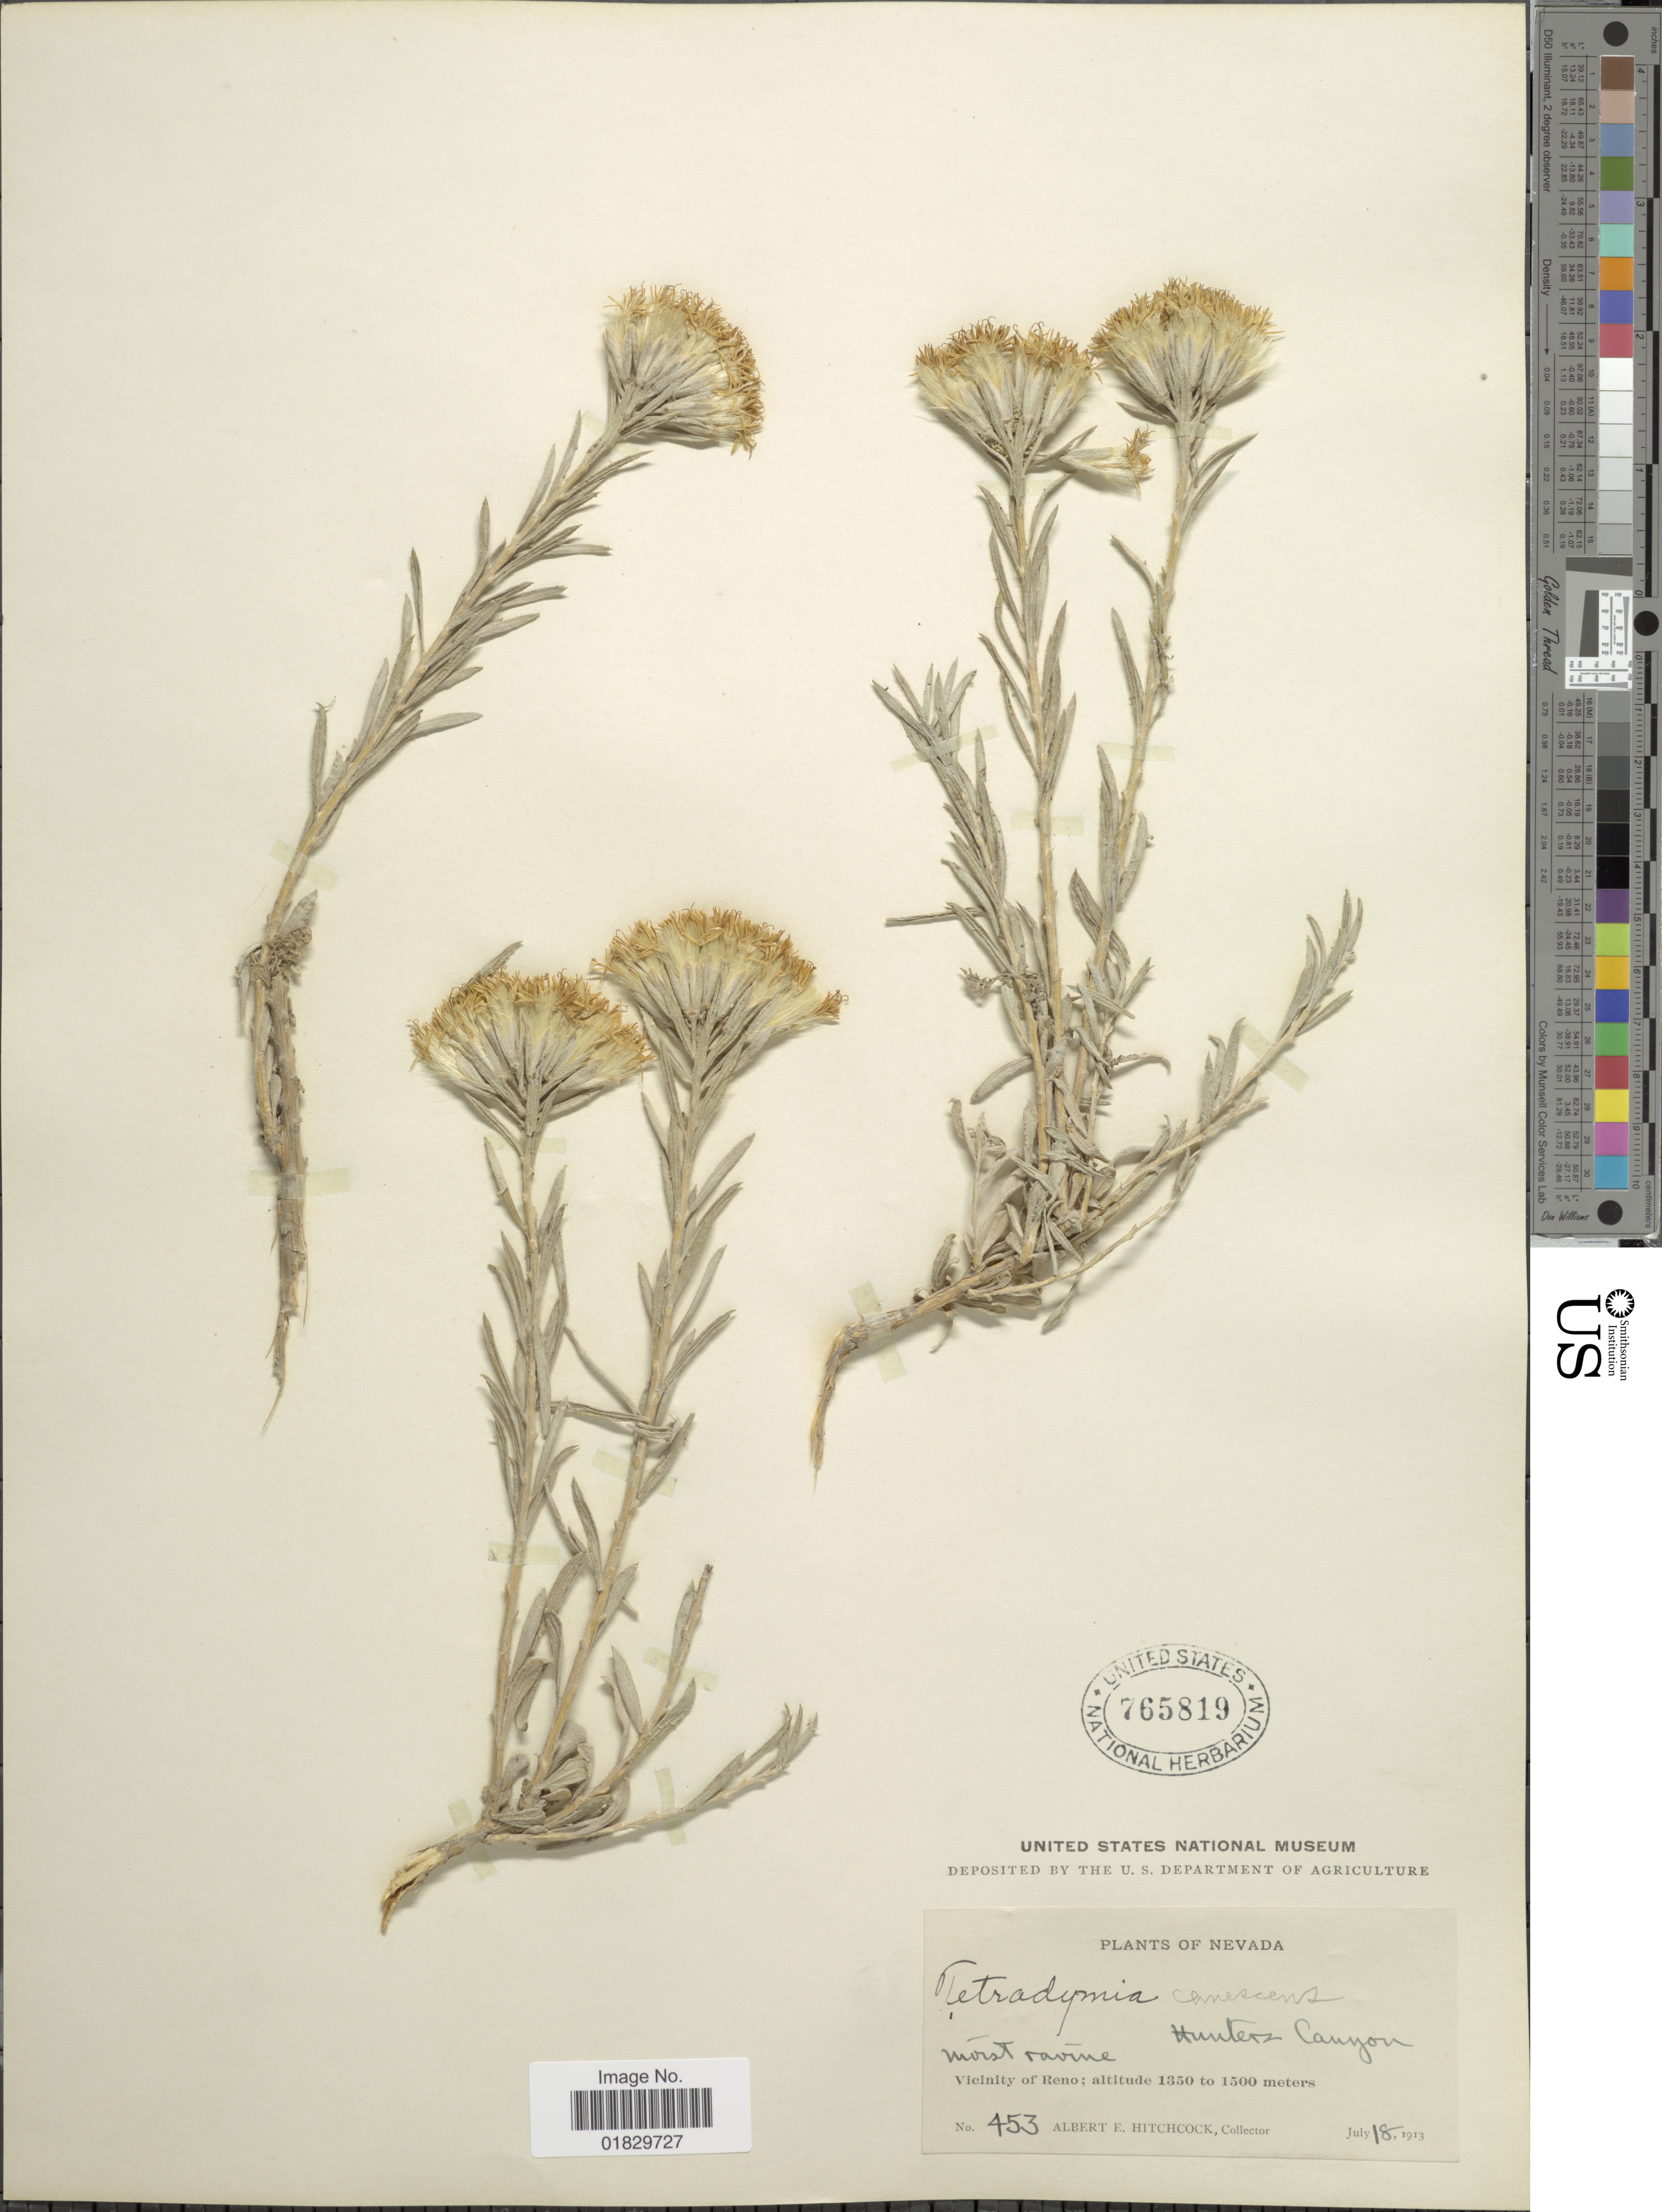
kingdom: Plantae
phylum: Tracheophyta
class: Magnoliopsida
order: Asterales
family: Asteraceae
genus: Tetradymia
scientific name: Tetradymia canescens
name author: DC.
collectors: A. Hitchcock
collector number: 453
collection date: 1913-07-18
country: United States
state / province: Nevada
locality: Moist ravine. Vicinity of Reno. Hunters Canyon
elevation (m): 1350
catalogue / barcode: US 765819